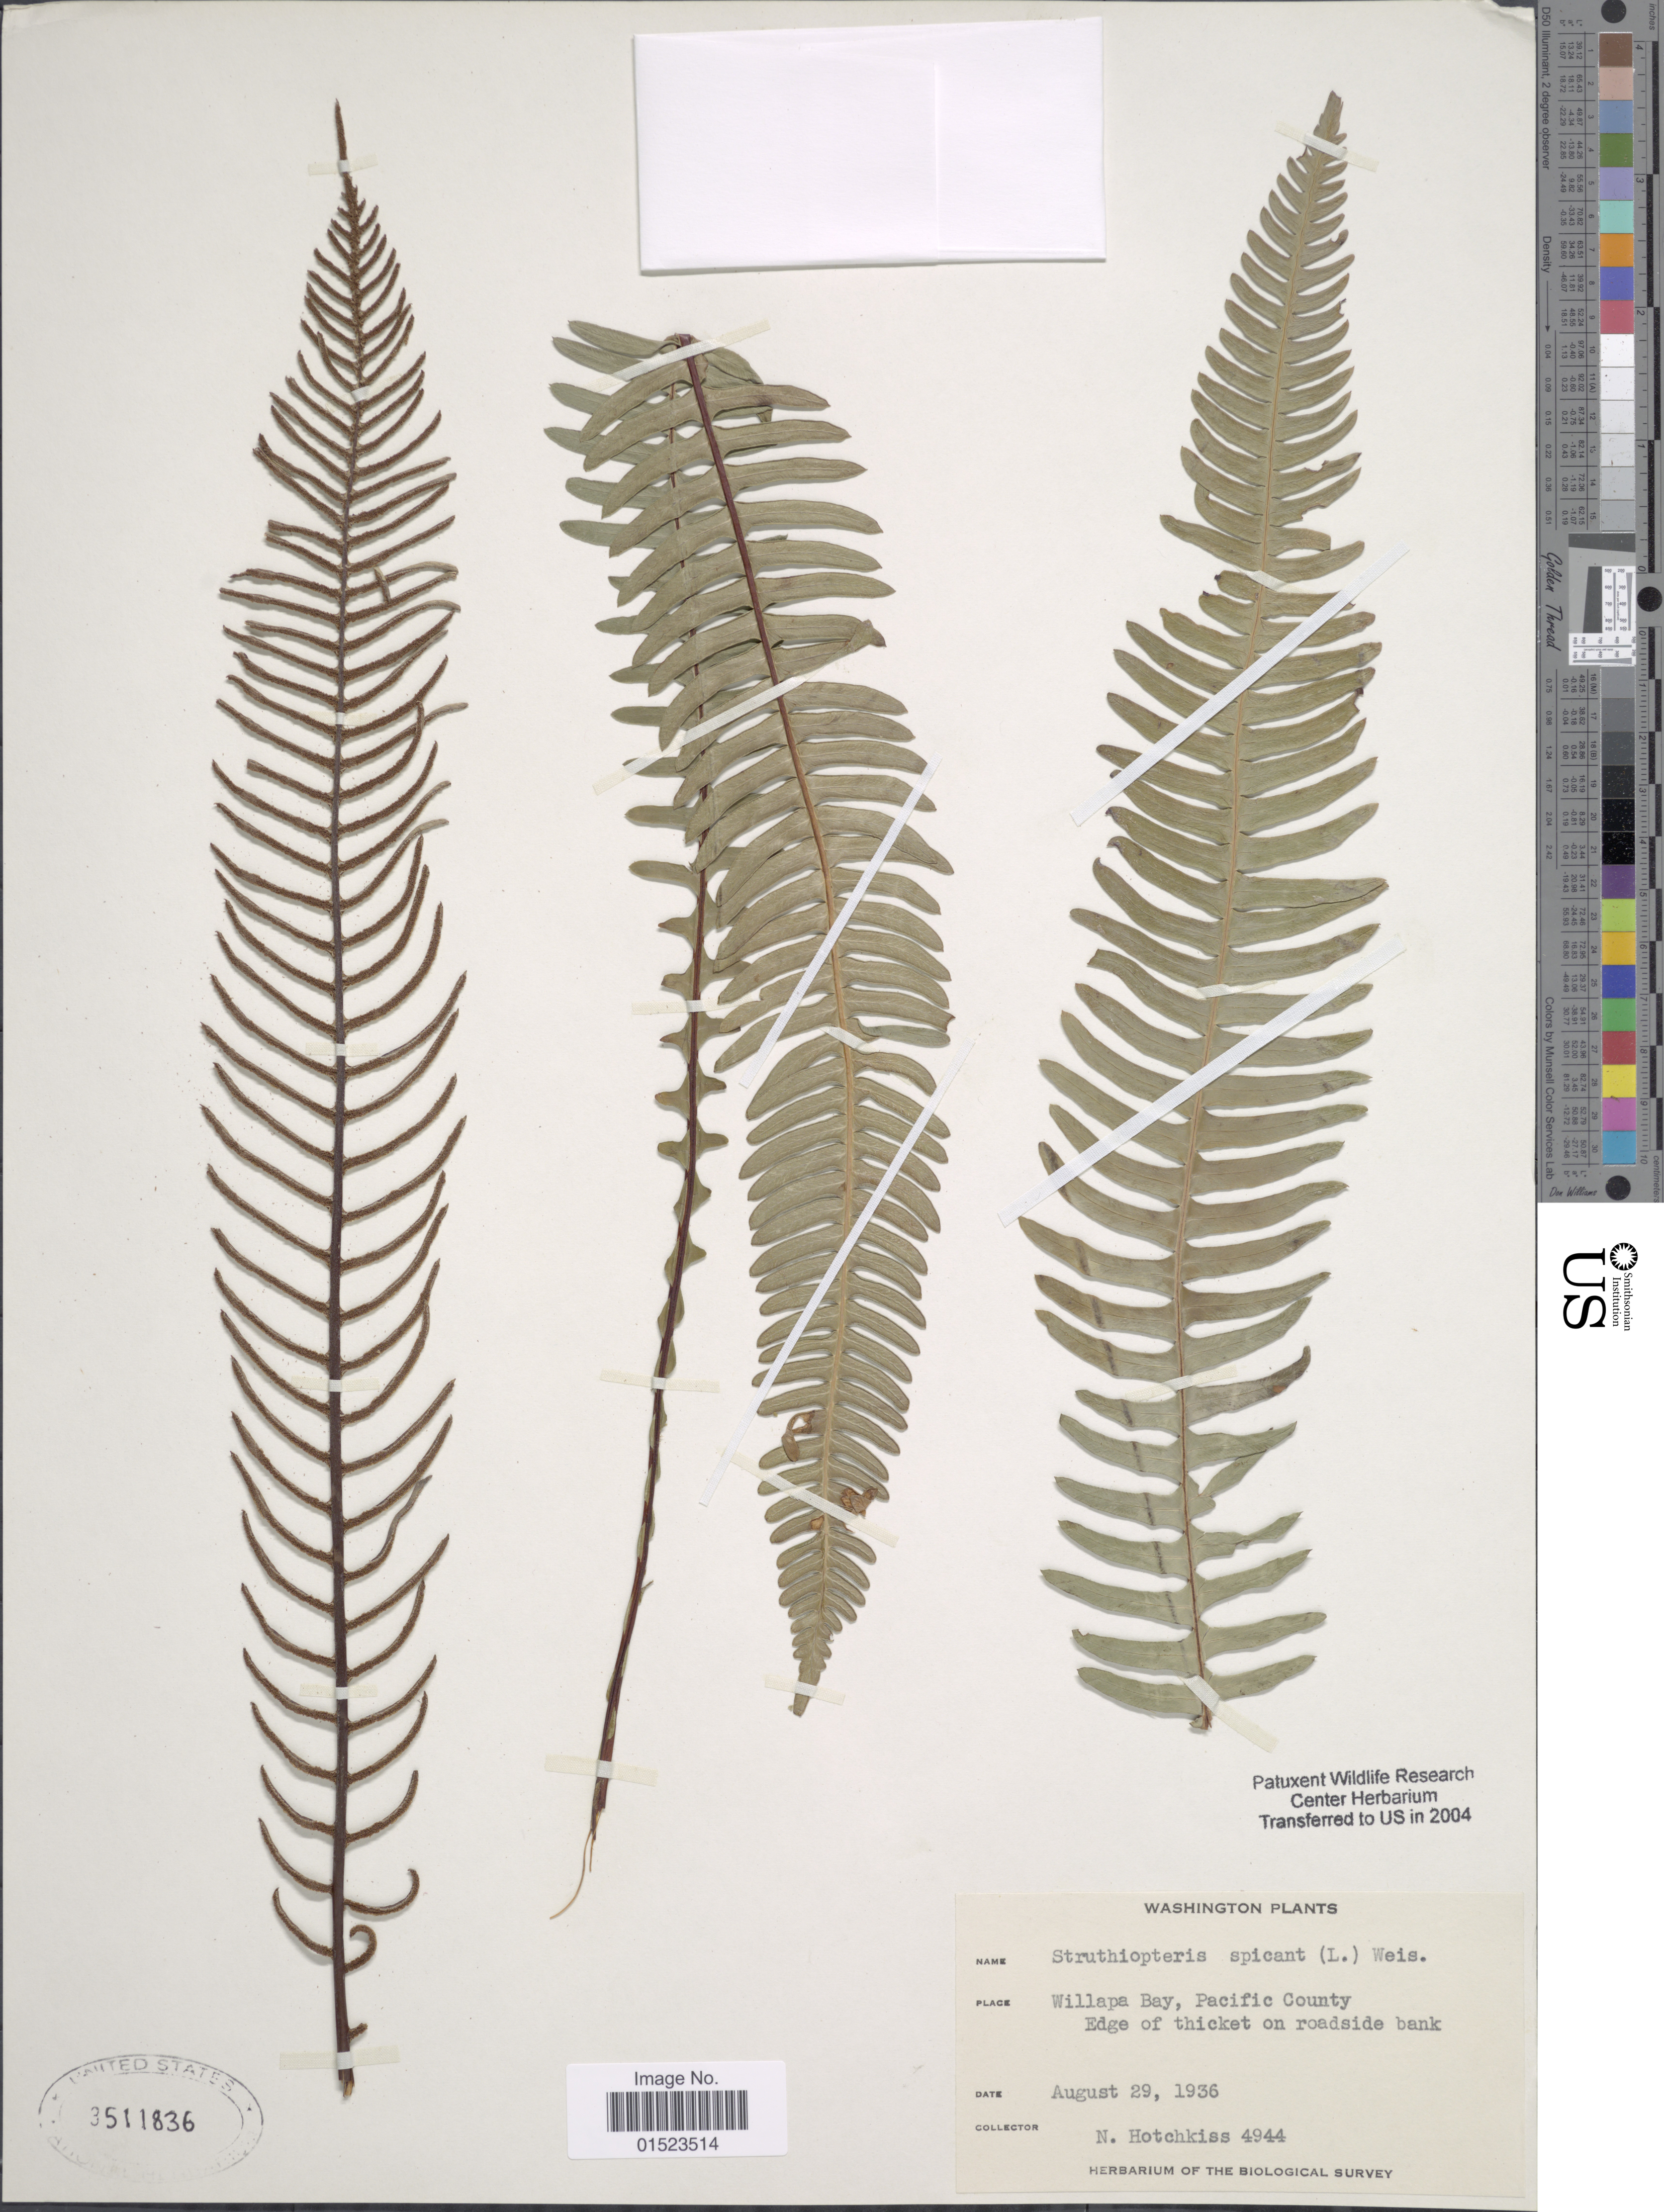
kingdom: Plantae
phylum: Tracheophyta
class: Polypodiopsida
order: Polypodiales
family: Blechnaceae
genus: Blechnum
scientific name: Blechnum spicant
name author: (L.) Sm.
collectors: N. Hotchkiss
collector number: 4944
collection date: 1936-08-29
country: United States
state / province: Washington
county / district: Pacific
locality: Willapa Bay, Pacific County, Edge of thicket on roadside bank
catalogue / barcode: US 3511836